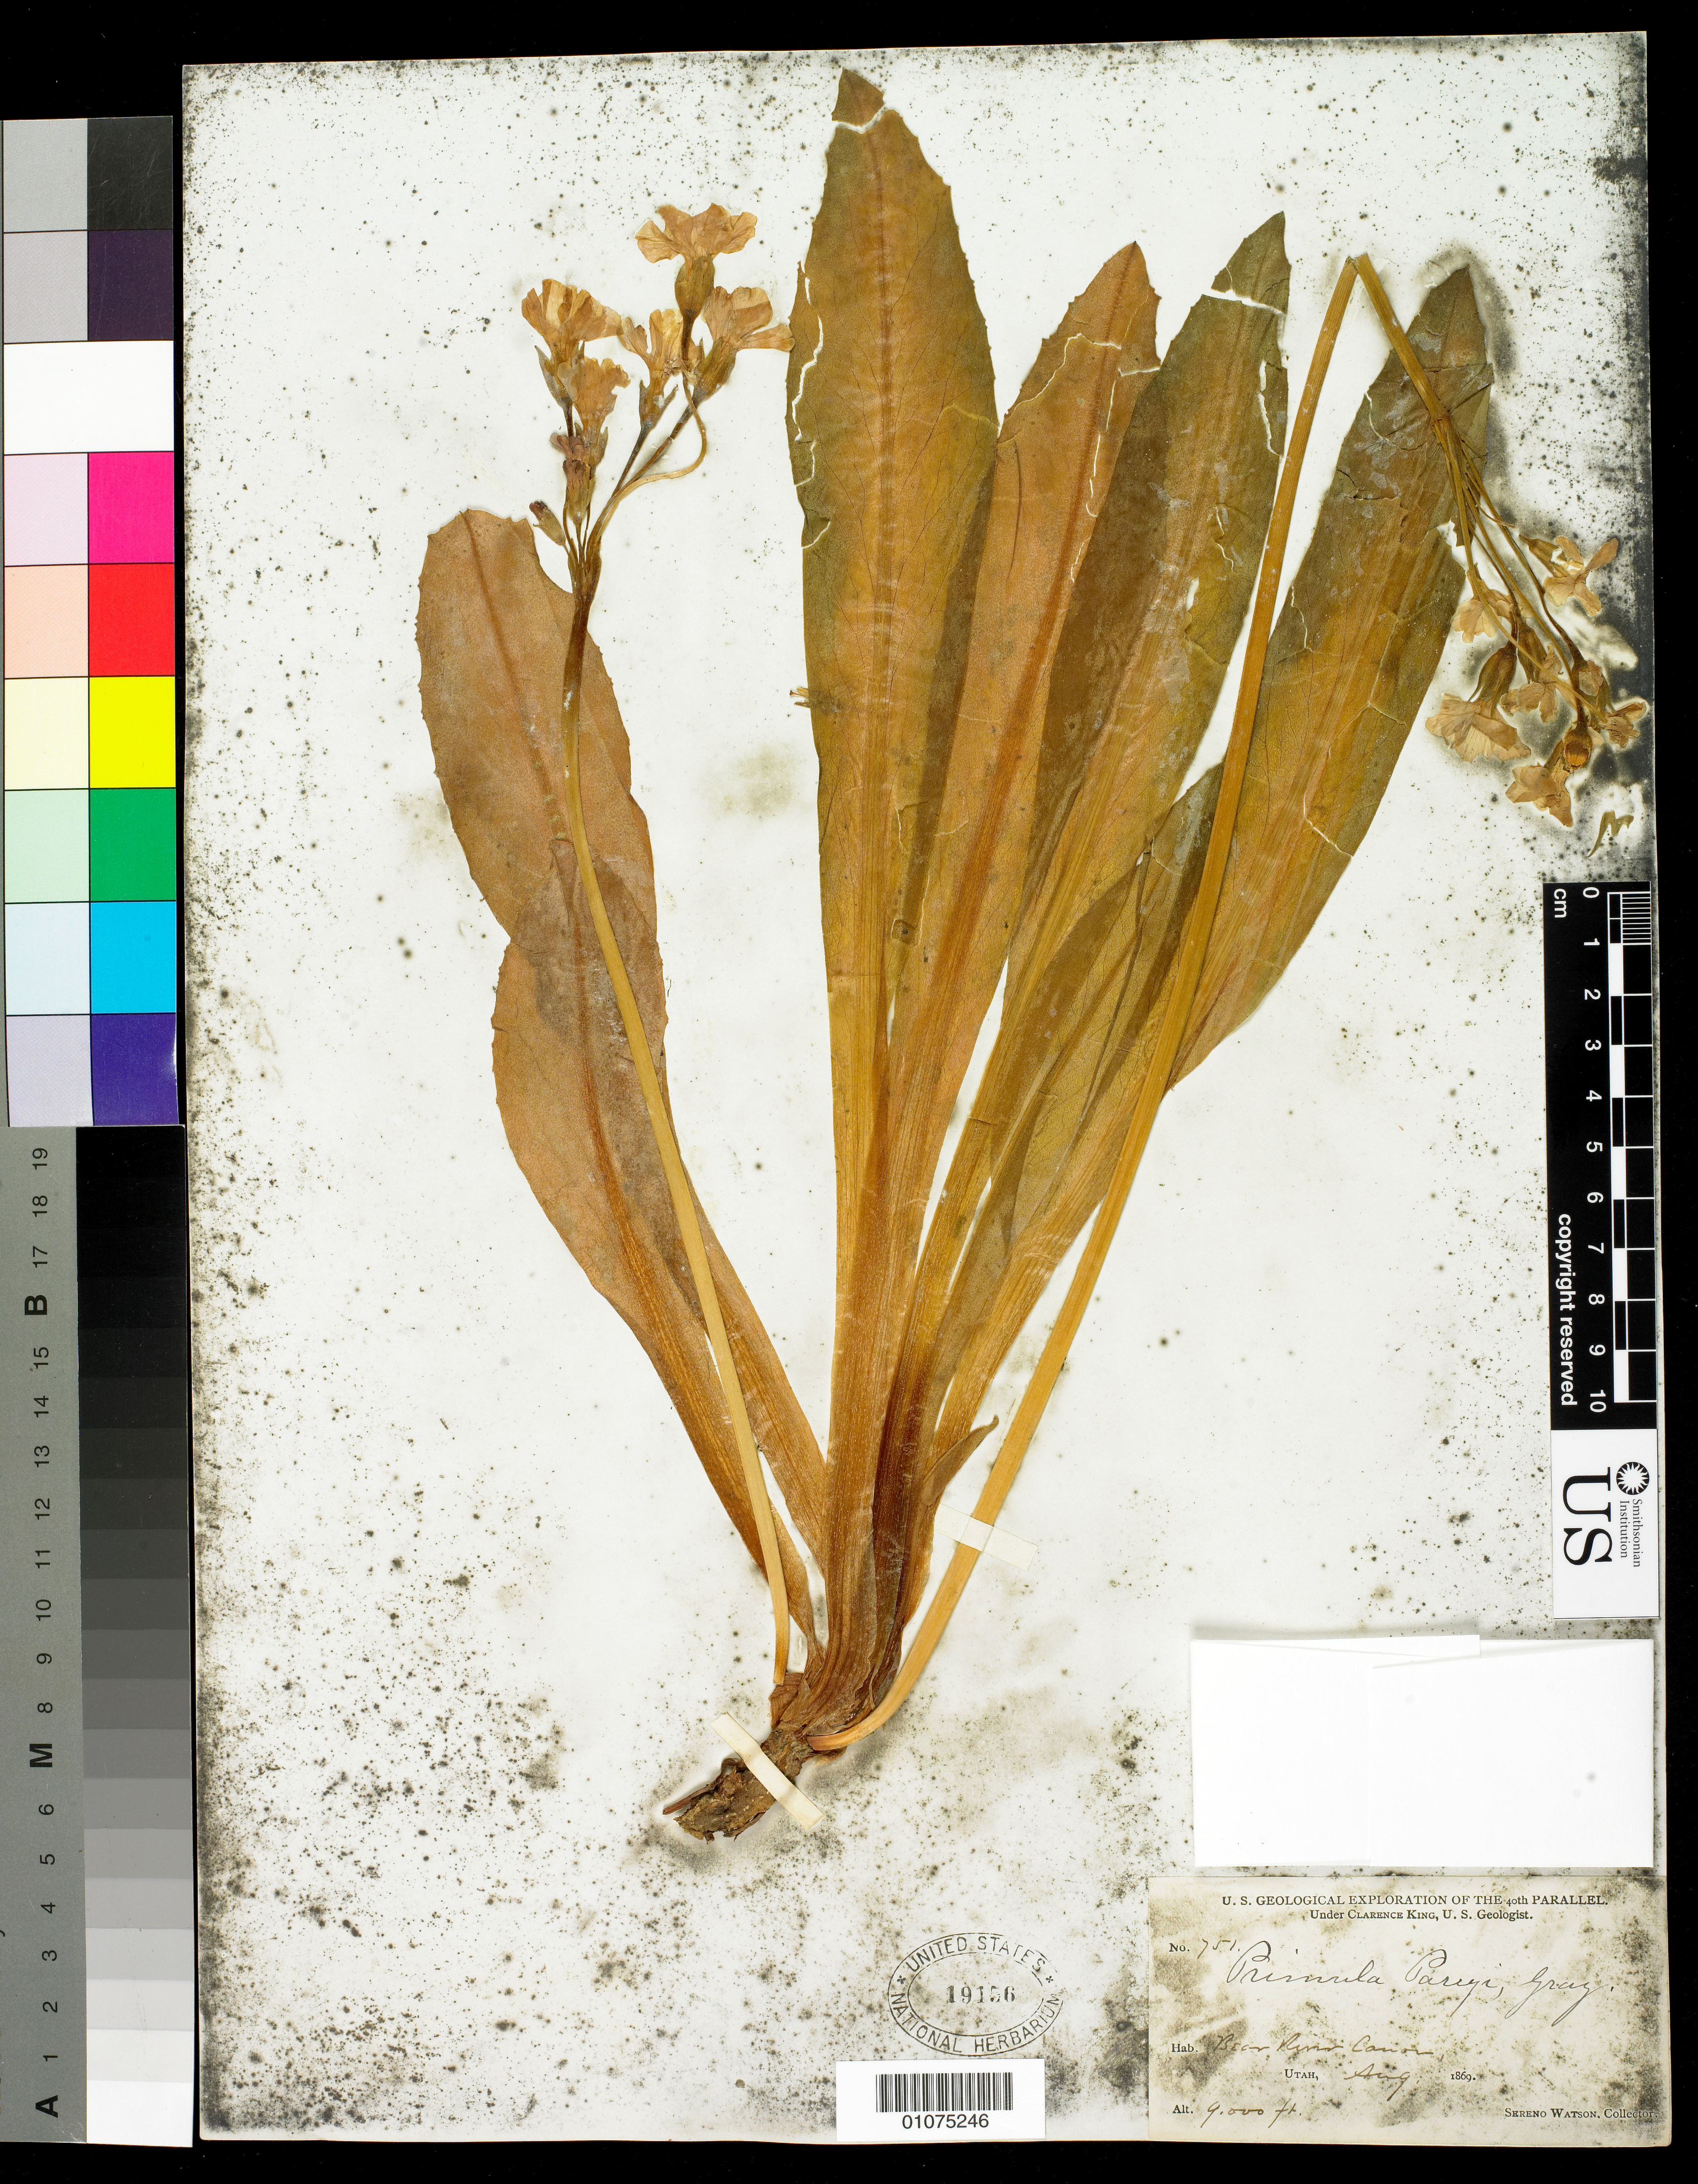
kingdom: Plantae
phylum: Tracheophyta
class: Magnoliopsida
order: Ericales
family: Primulaceae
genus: Primula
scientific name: Primula parryi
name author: A. Gray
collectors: S. Watson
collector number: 751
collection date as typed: Aug 1869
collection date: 1869-08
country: United States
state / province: Utah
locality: Bear River Canyon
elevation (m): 2743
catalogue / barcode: US 19156